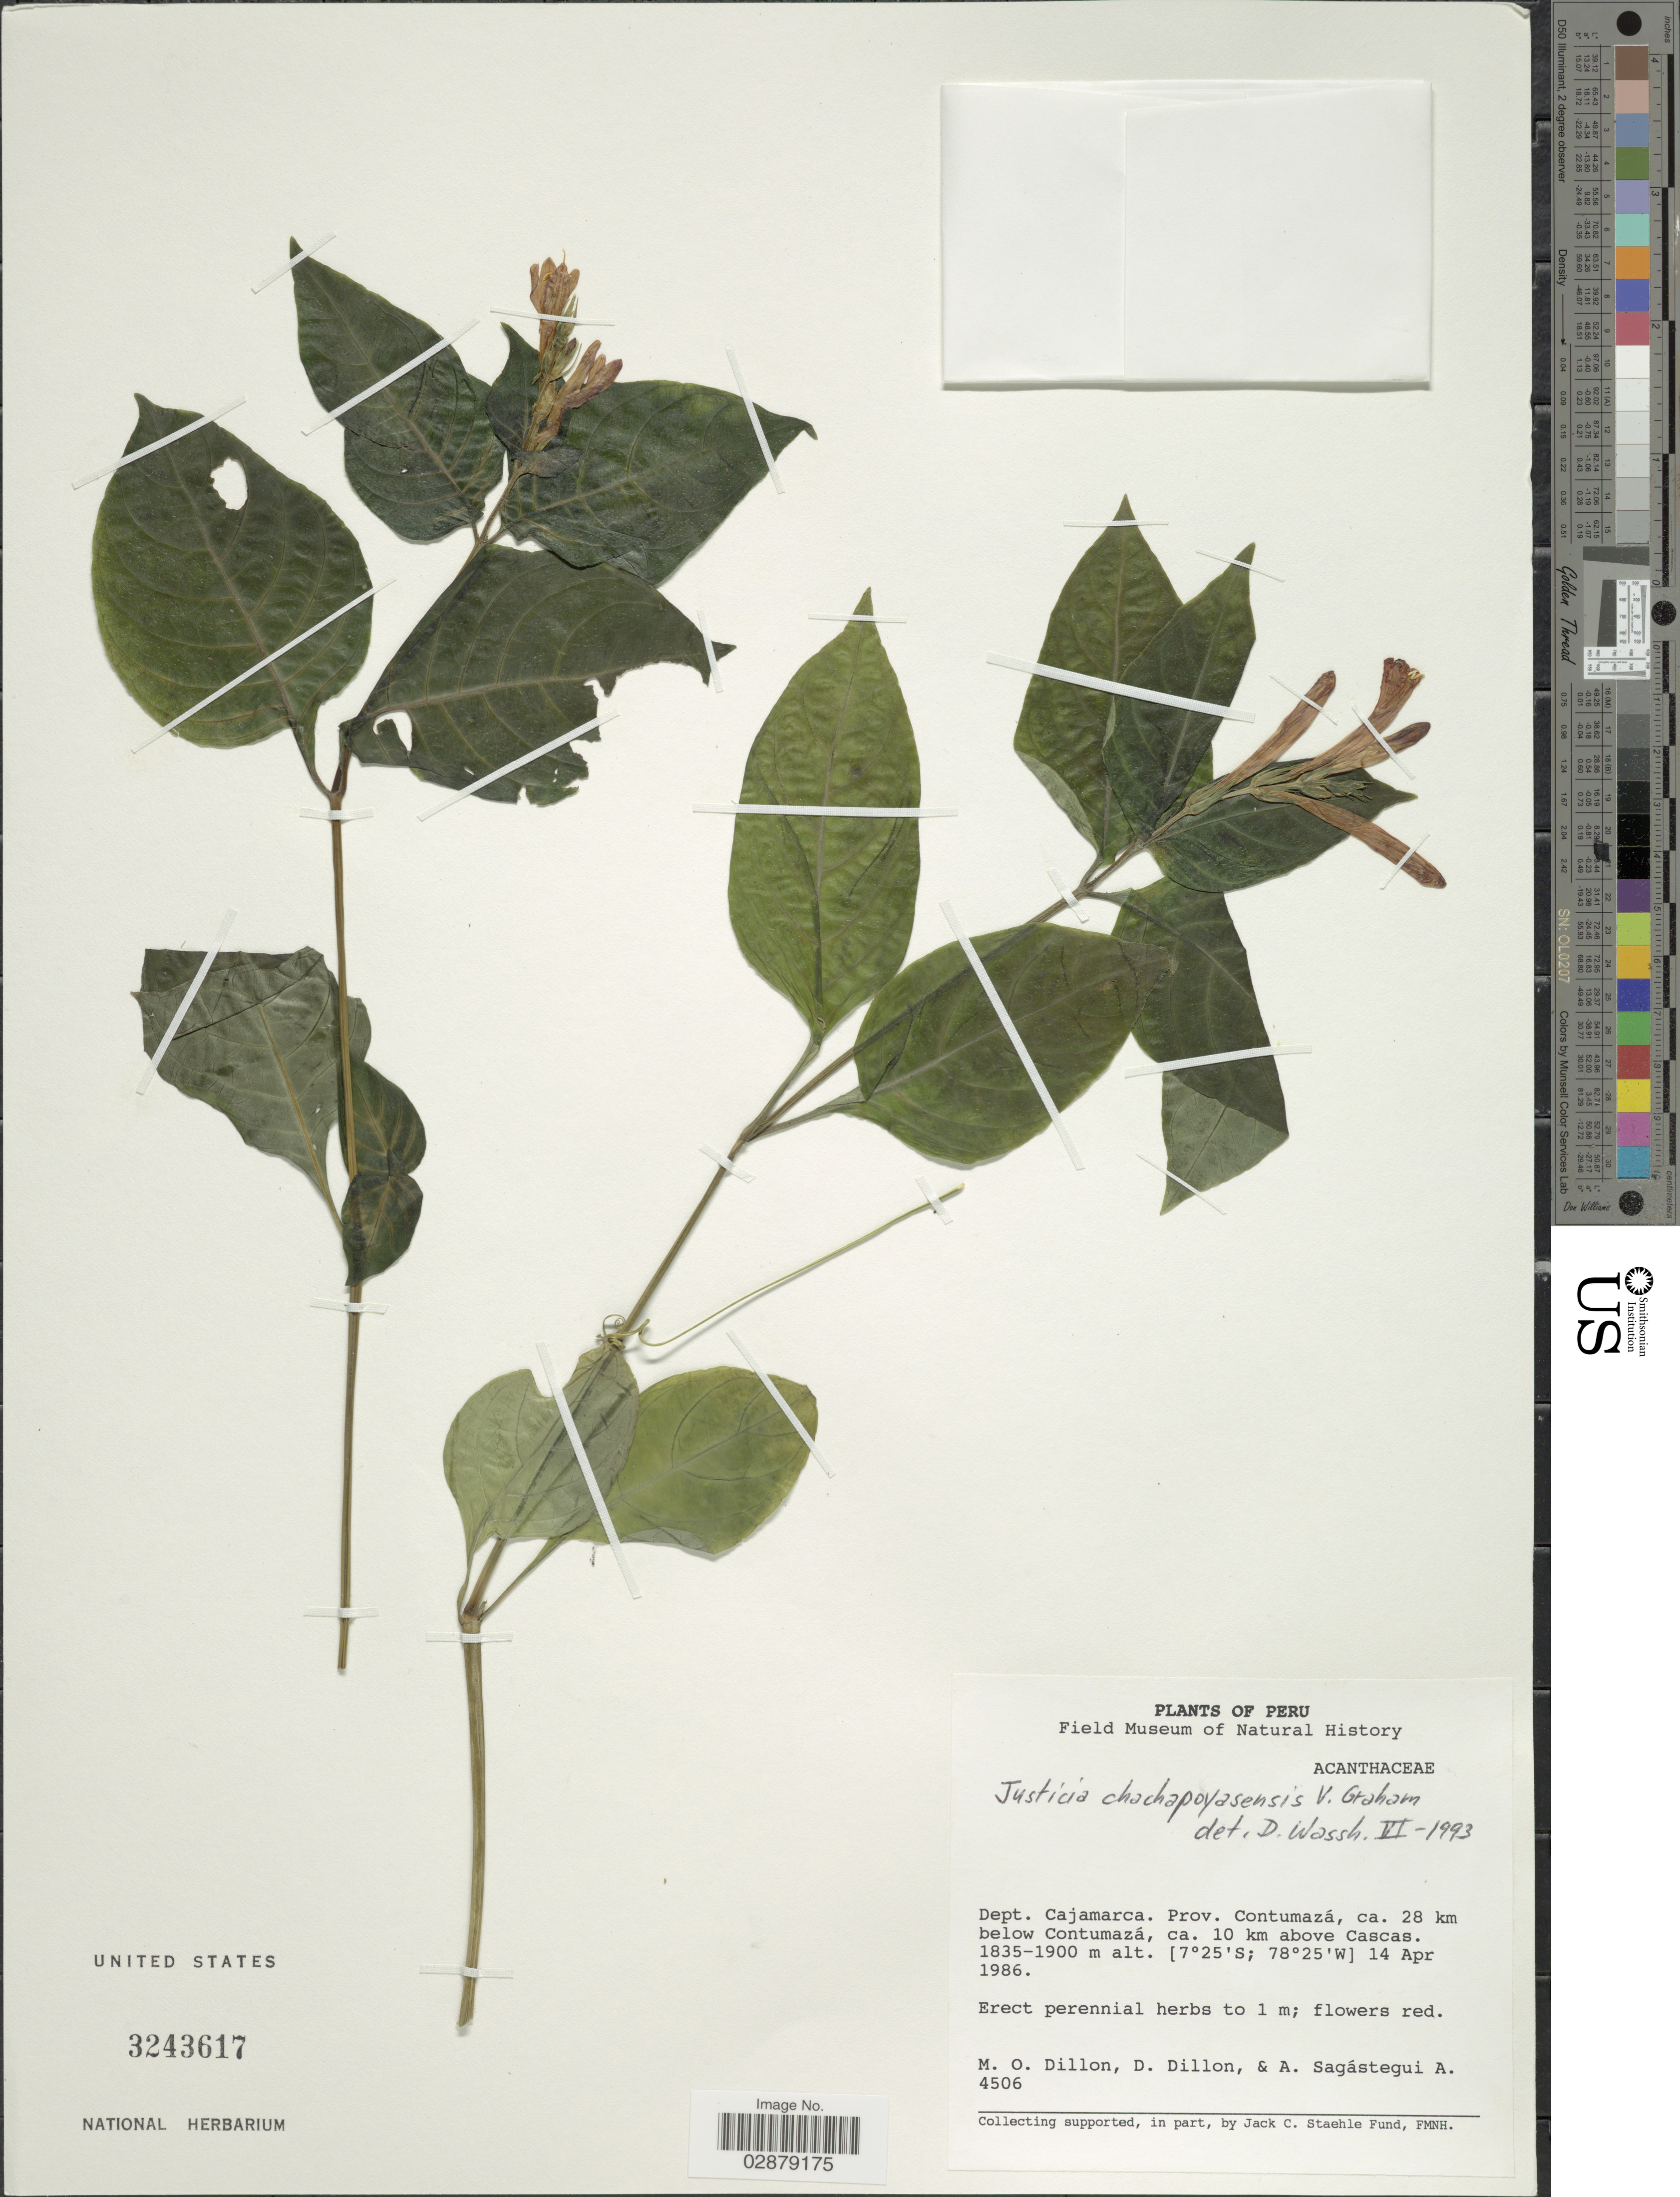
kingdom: Plantae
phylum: Tracheophyta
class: Magnoliopsida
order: Lamiales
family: Acanthaceae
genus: Justicia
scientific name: Justicia hookeriana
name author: T. Anderson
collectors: M. O. Dillon, D. Dillon & A. Sagástegui A.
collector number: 4506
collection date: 1986-04-14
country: Peru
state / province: Cajamarca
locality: Dept. Cajamarca. Prov. Contumazá, ca. 28 km below Contumazá, ca. 10 km above Cascas.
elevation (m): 1835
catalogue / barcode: US 3243617